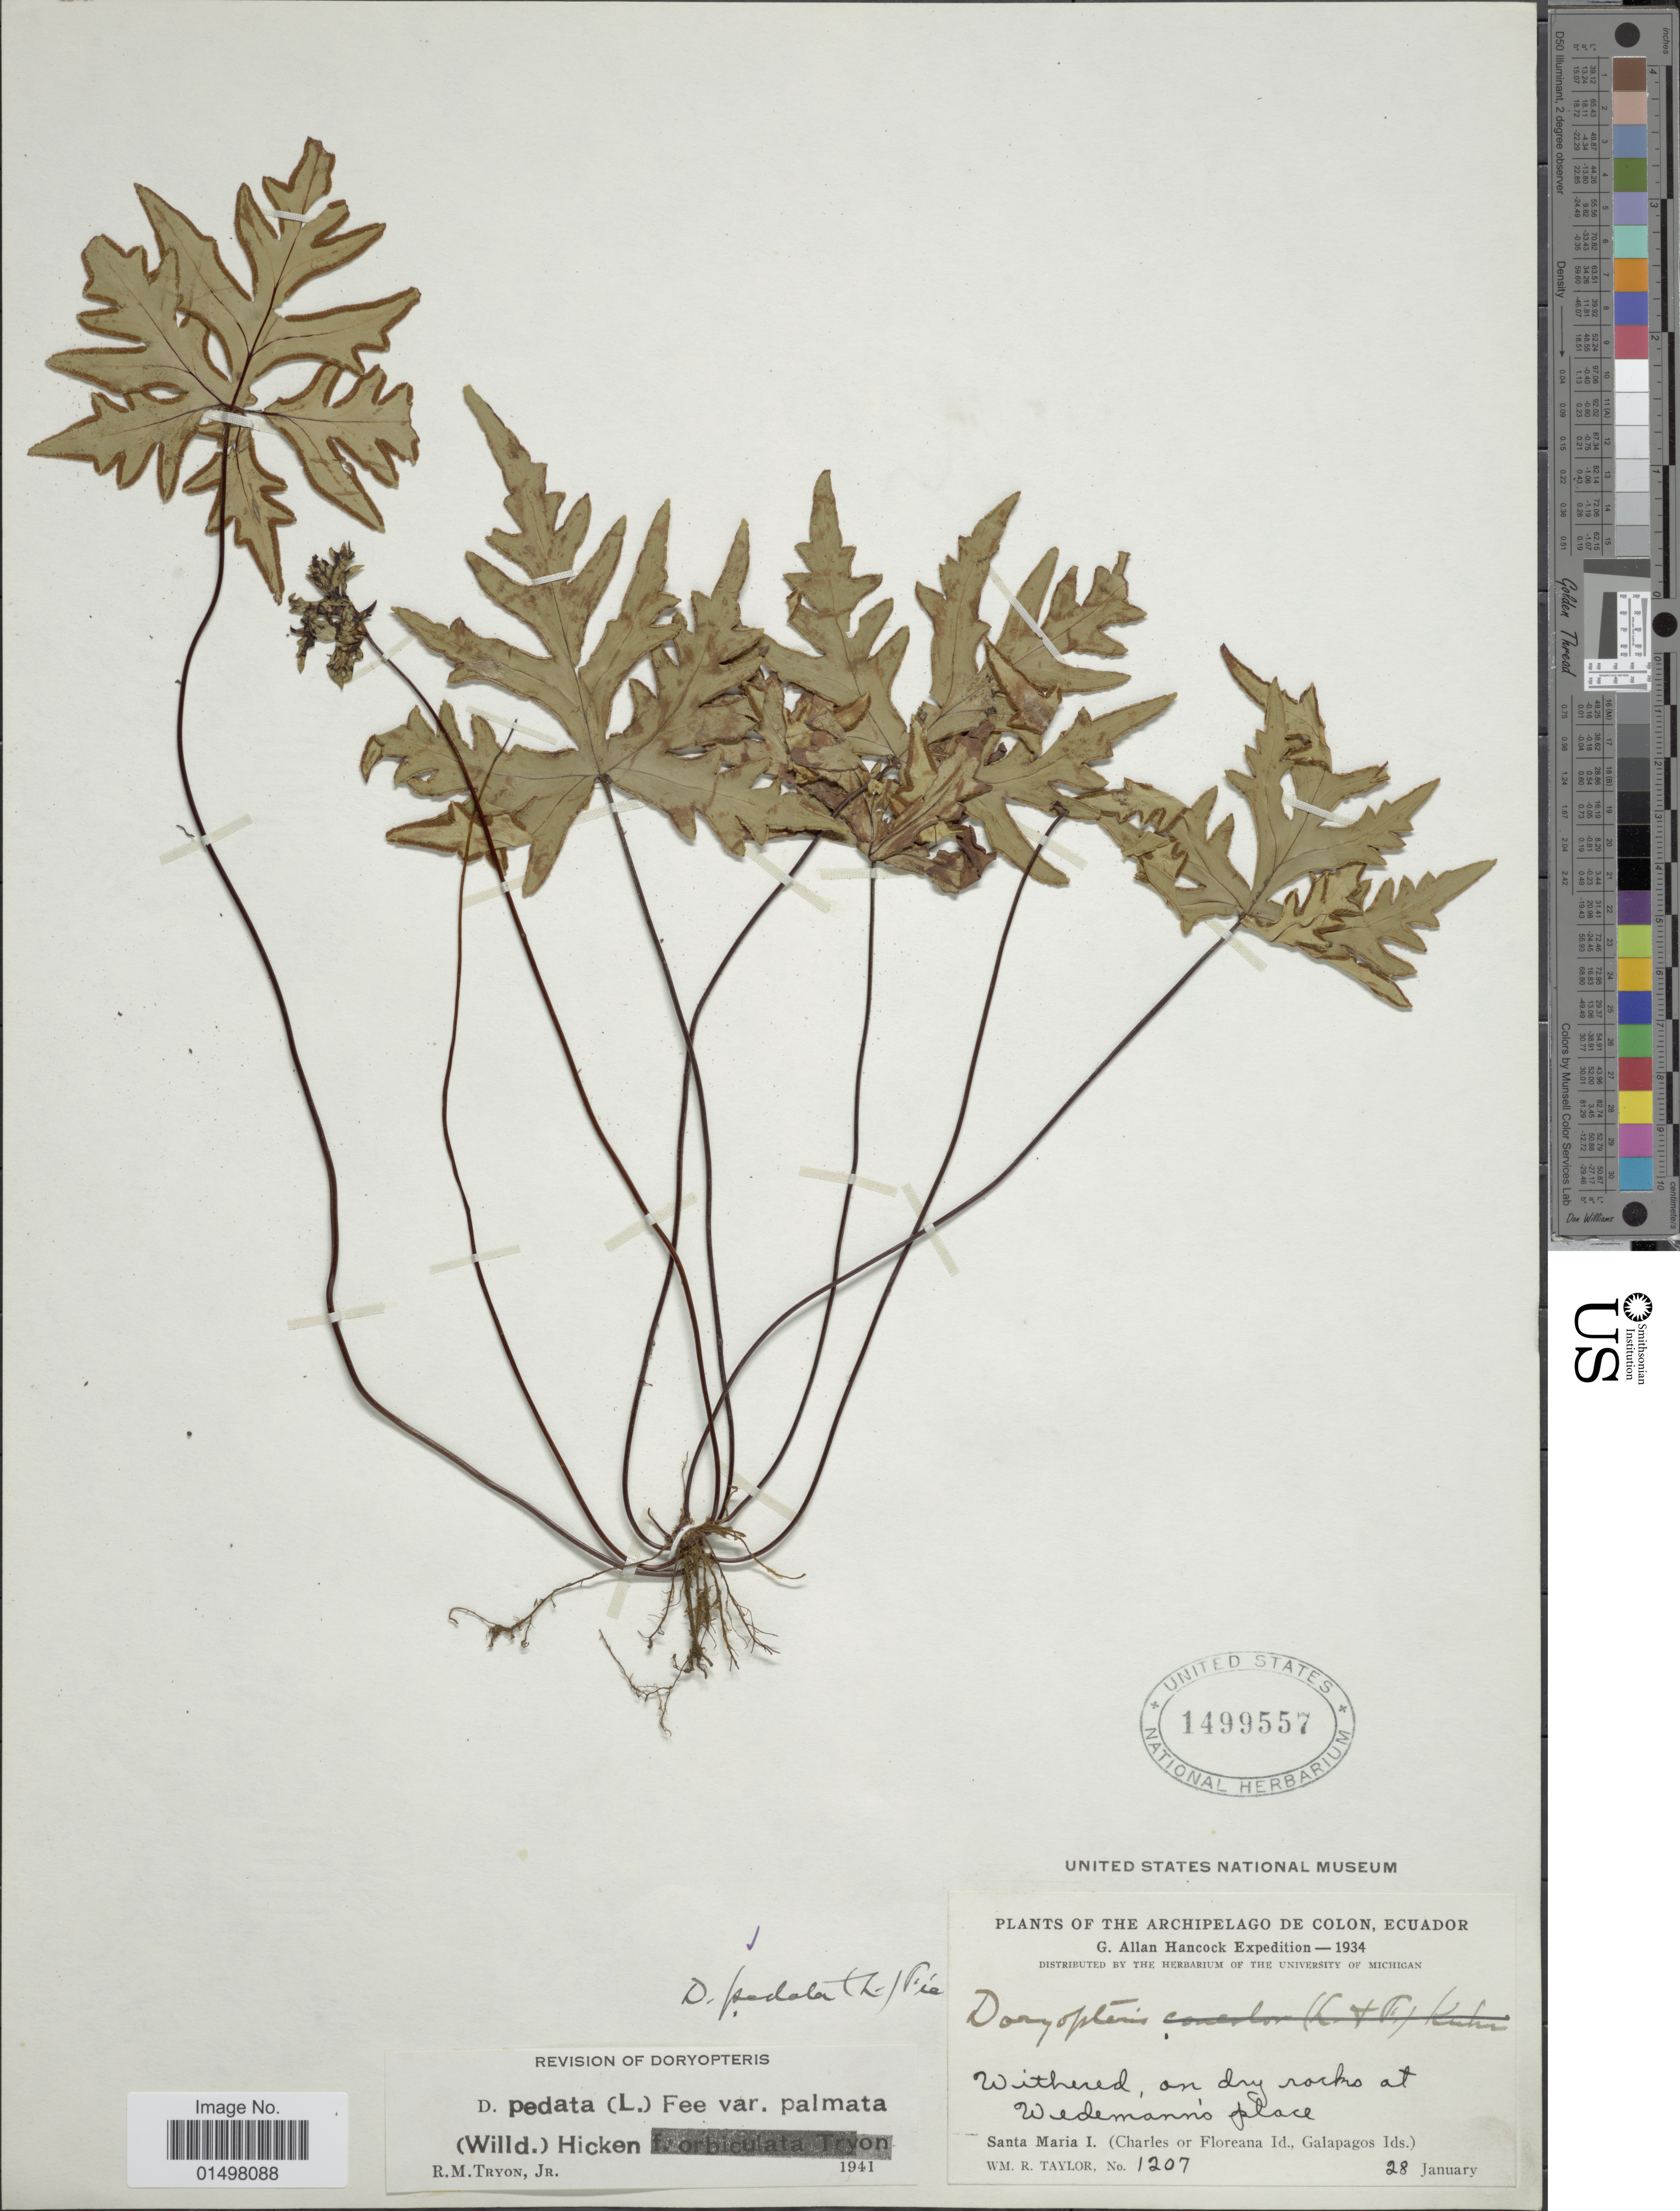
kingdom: Plantae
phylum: Tracheophyta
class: Polypodiopsida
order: Polypodiales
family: Pteridaceae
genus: Doryopteris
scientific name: Doryopteris pedata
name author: (L.) Fée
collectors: W. R. Taylor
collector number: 1207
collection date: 1934-01-28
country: Ecuador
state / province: Colón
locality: The Archipelago de Colon. Wedemann's place. Santa Maria I. (Charles or Floreana Id., Galapagos Ids.)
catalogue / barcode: US 1499557